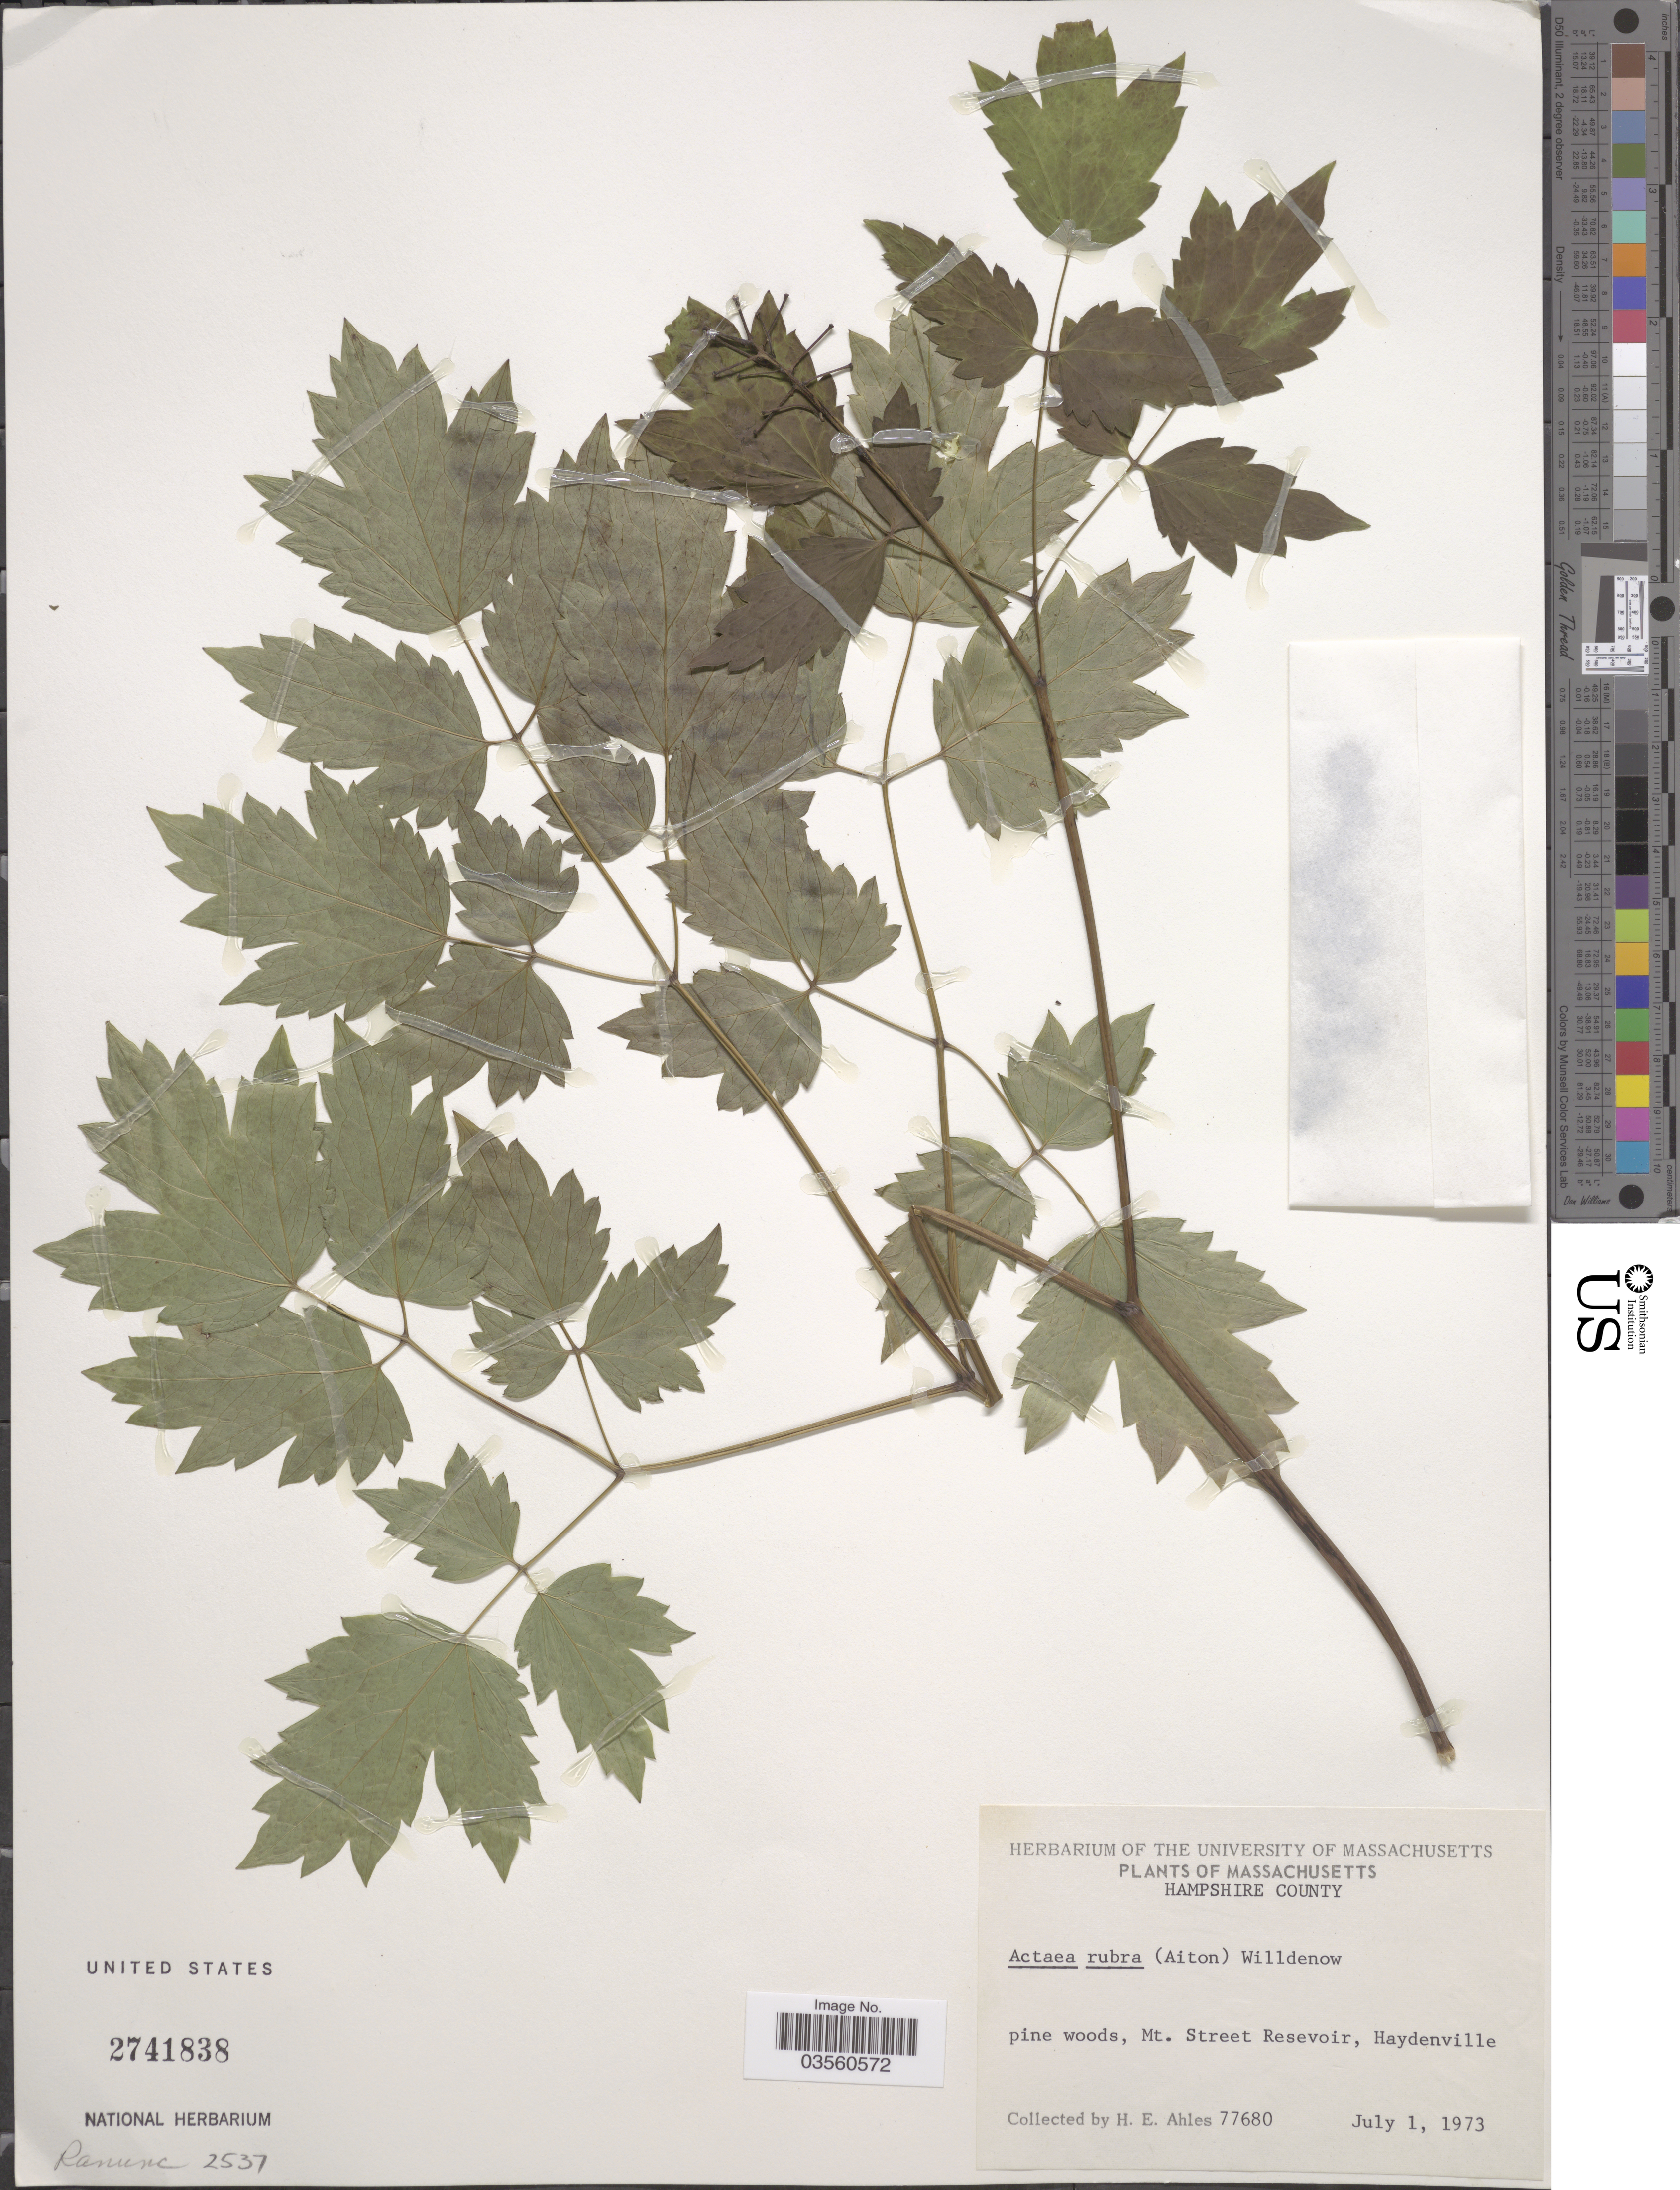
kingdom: Plantae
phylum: Tracheophyta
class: Magnoliopsida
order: Ranunculales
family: Ranunculaceae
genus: Actaea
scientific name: Actaea rubra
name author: (Aiton) Willd.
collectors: H. E. Ahles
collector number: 77680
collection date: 1973-07-01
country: United States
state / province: Massachusetts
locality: Hampshire County. Mt. Street Reservoir, Haydenville.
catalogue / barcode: US 2741838